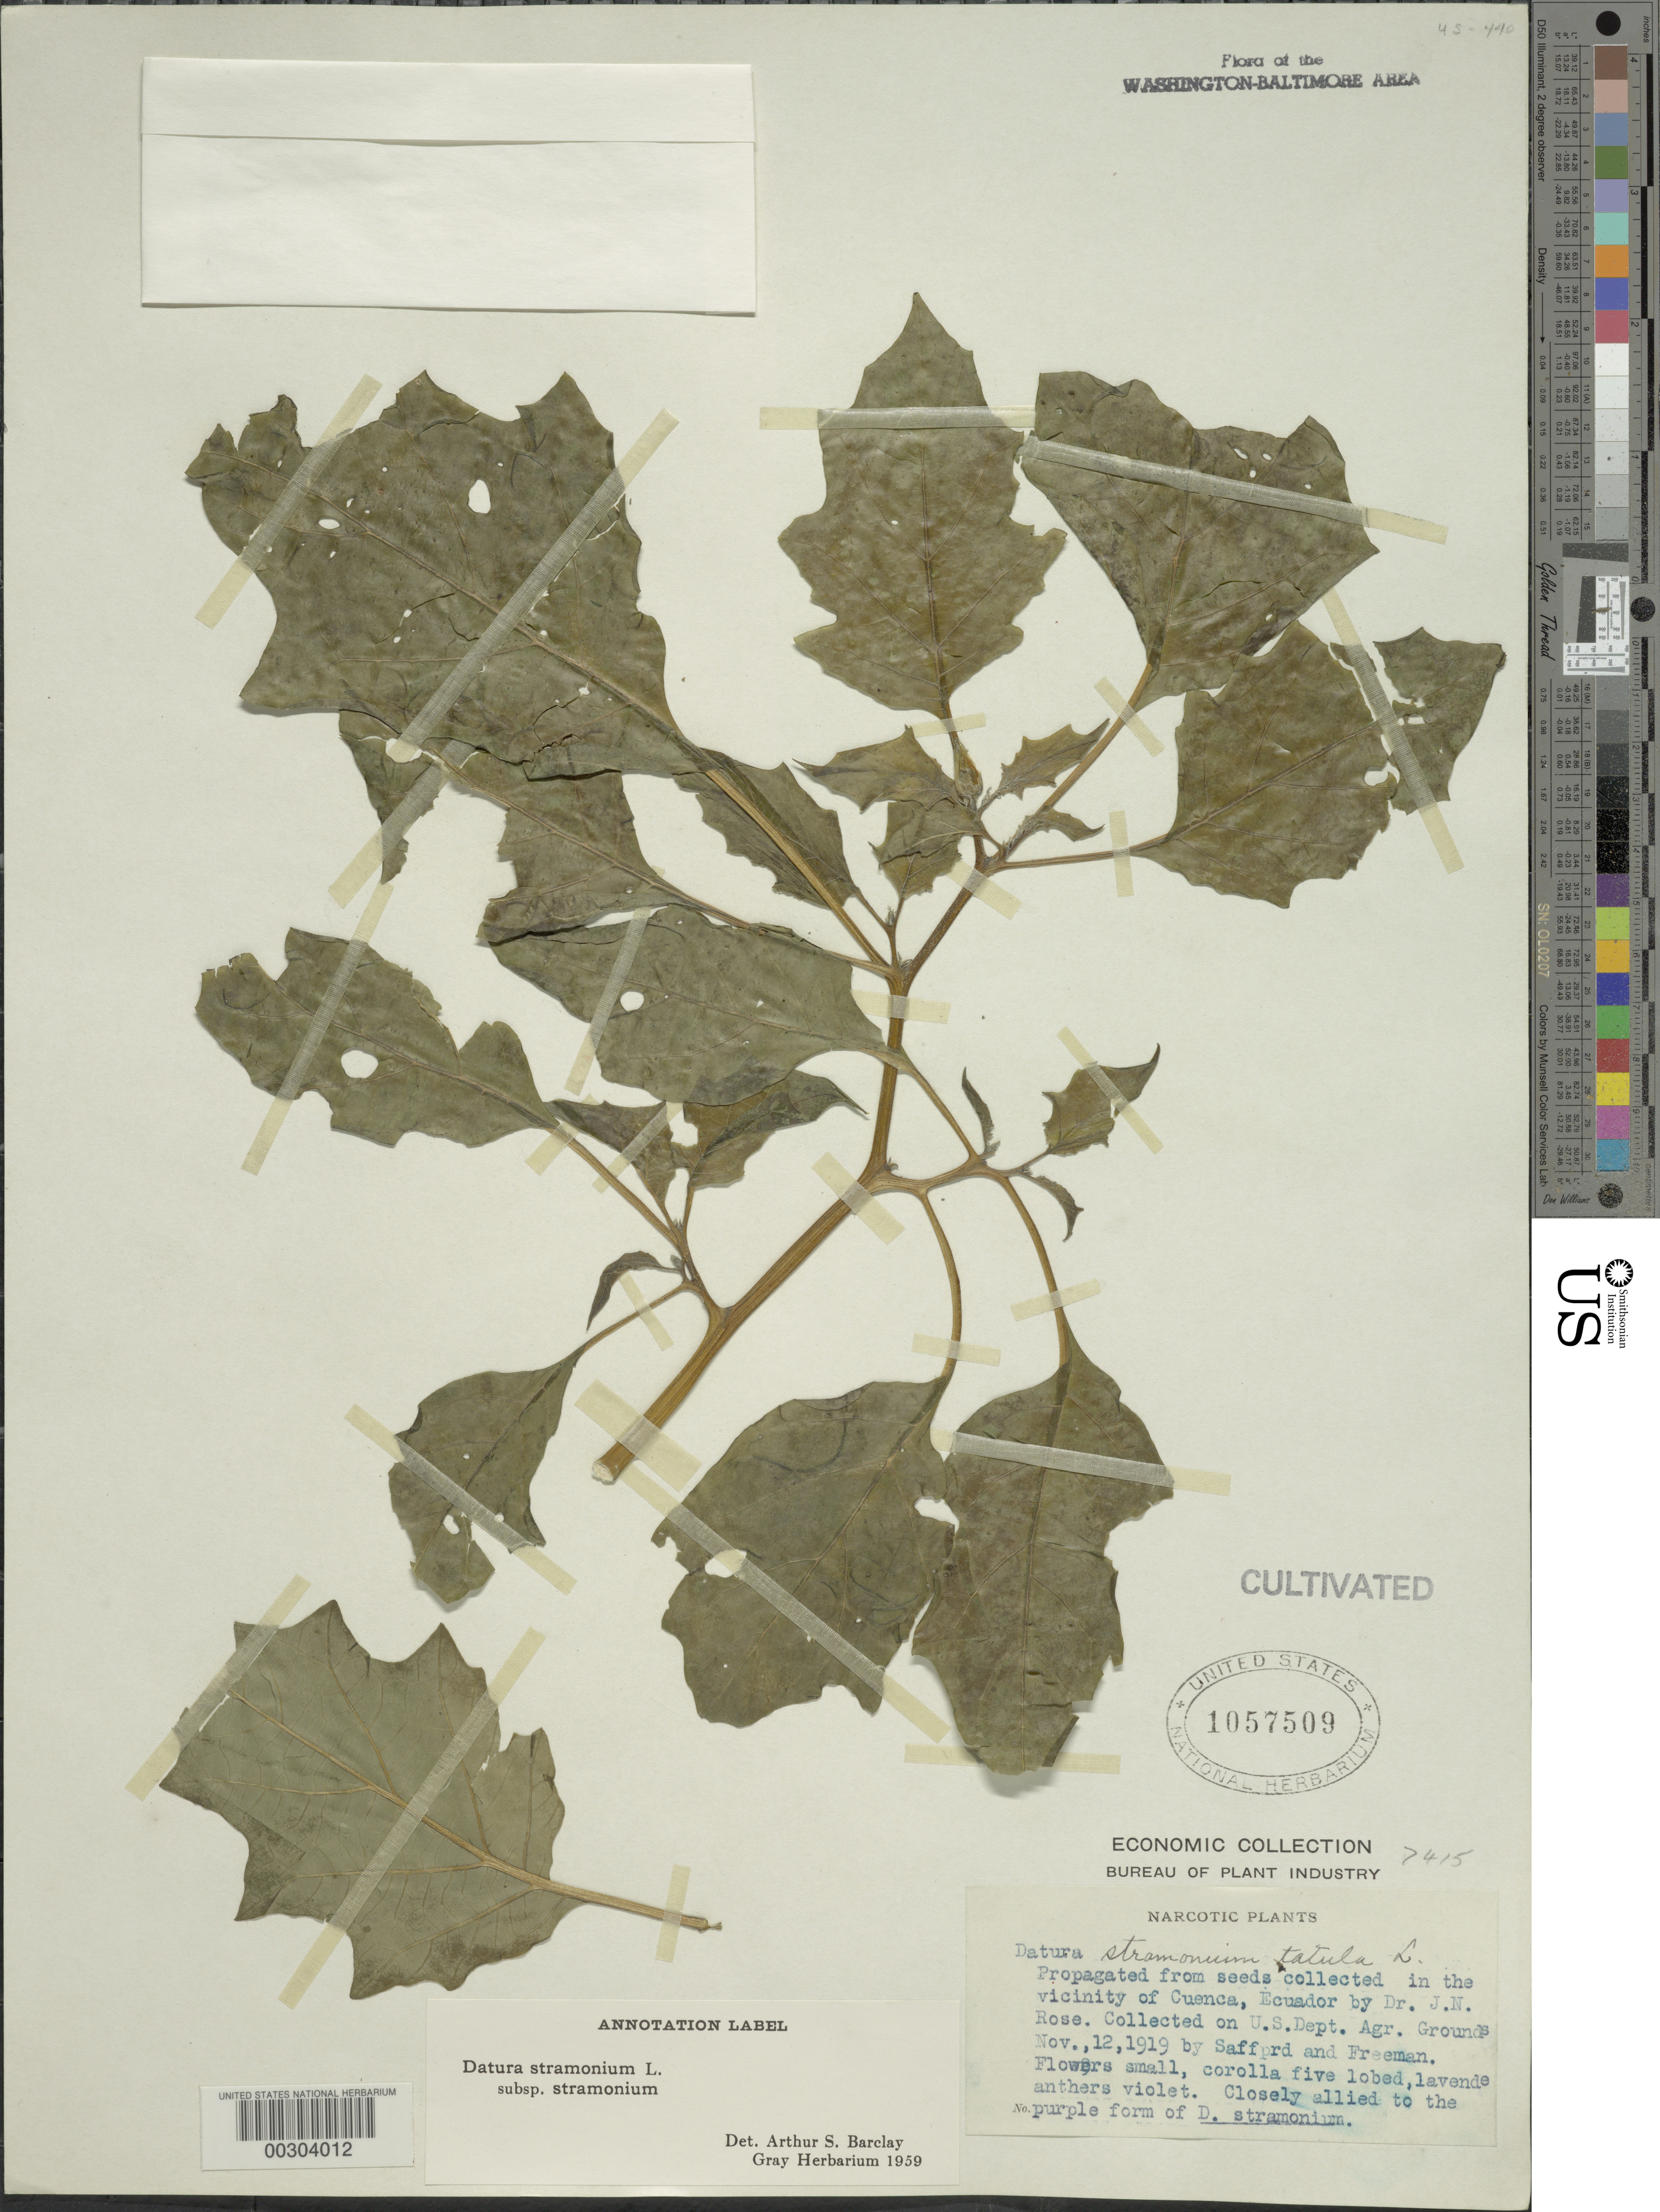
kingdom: Plantae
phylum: Tracheophyta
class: Magnoliopsida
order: Solanales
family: Solanaceae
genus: Datura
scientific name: Datura stramonium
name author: L.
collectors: W. E. Safford & -. Freeman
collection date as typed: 12 Nov 1919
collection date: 1919-11-12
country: United States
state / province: District of Columbia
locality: Department of Agriculture grounds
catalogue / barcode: US 1057509